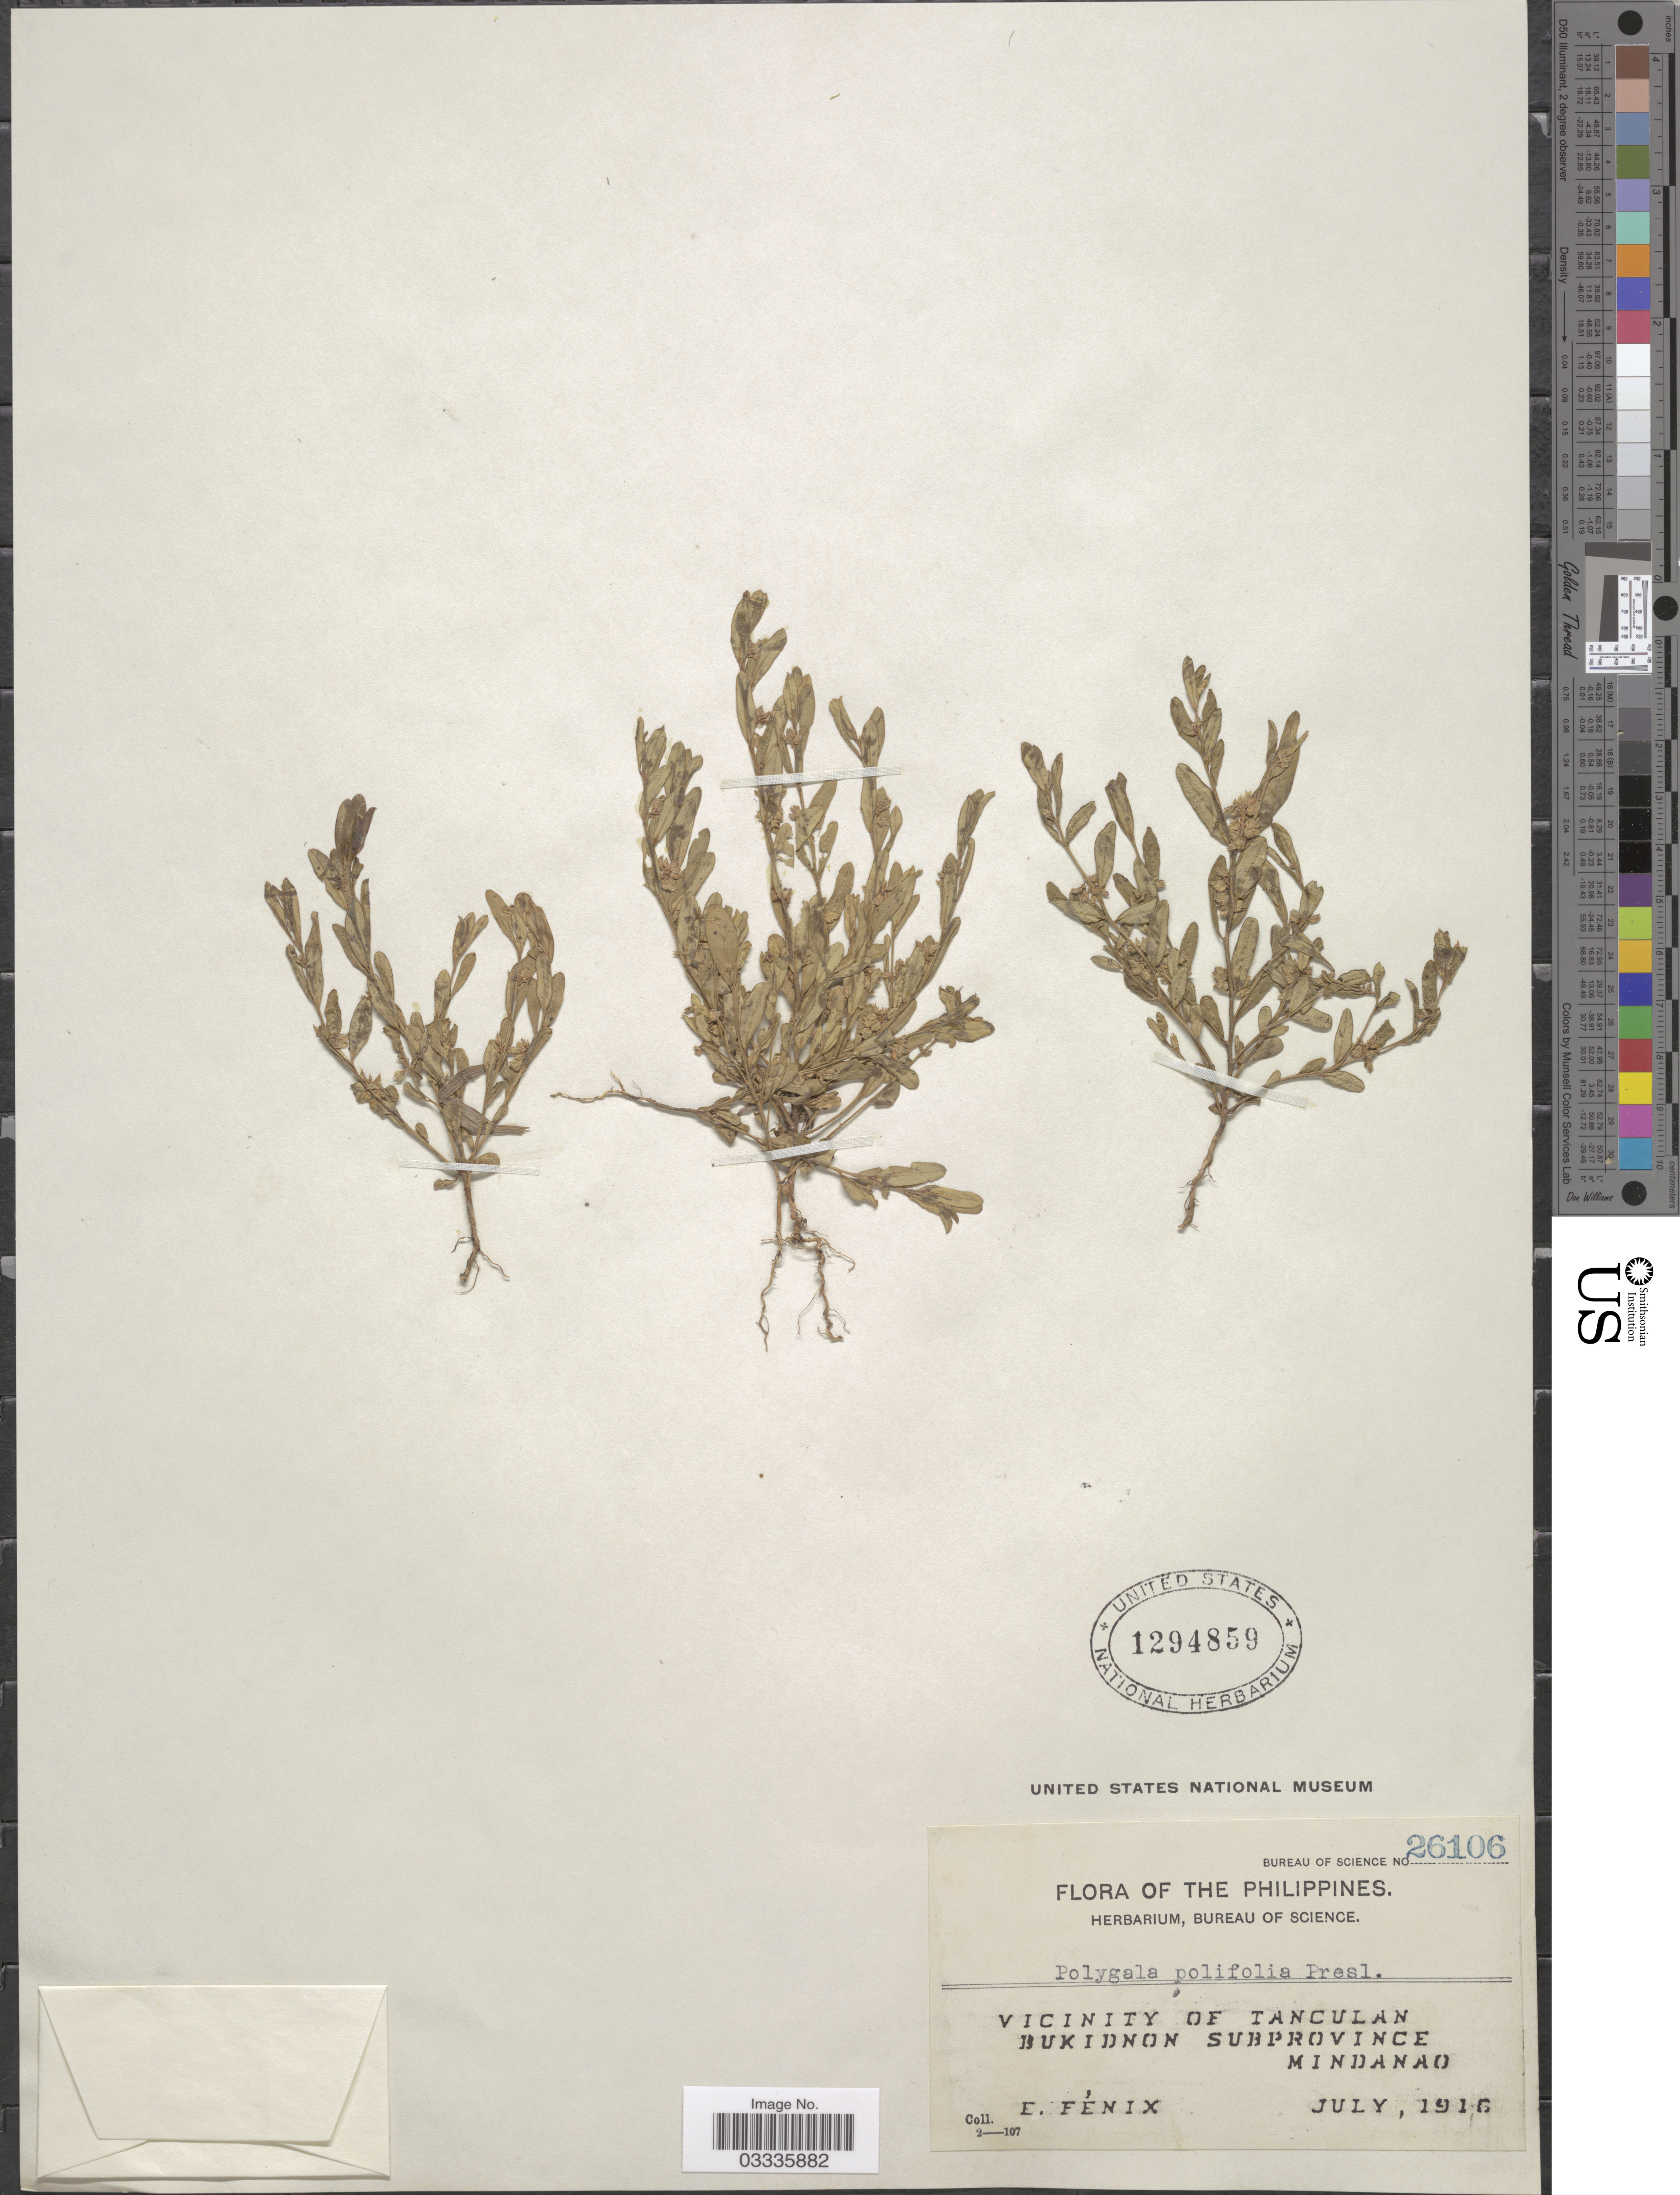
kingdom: Plantae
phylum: Tracheophyta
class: Magnoliopsida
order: Fabales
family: Polygalaceae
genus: Polygala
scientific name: Polygala polifolia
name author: C. Presl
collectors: E. Fénix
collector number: Bureau of Science 26106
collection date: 1916-07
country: Philippines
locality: Vicinity of Tanculan. Bukidnon Subprovince. Mindanao.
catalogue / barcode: US 1294859